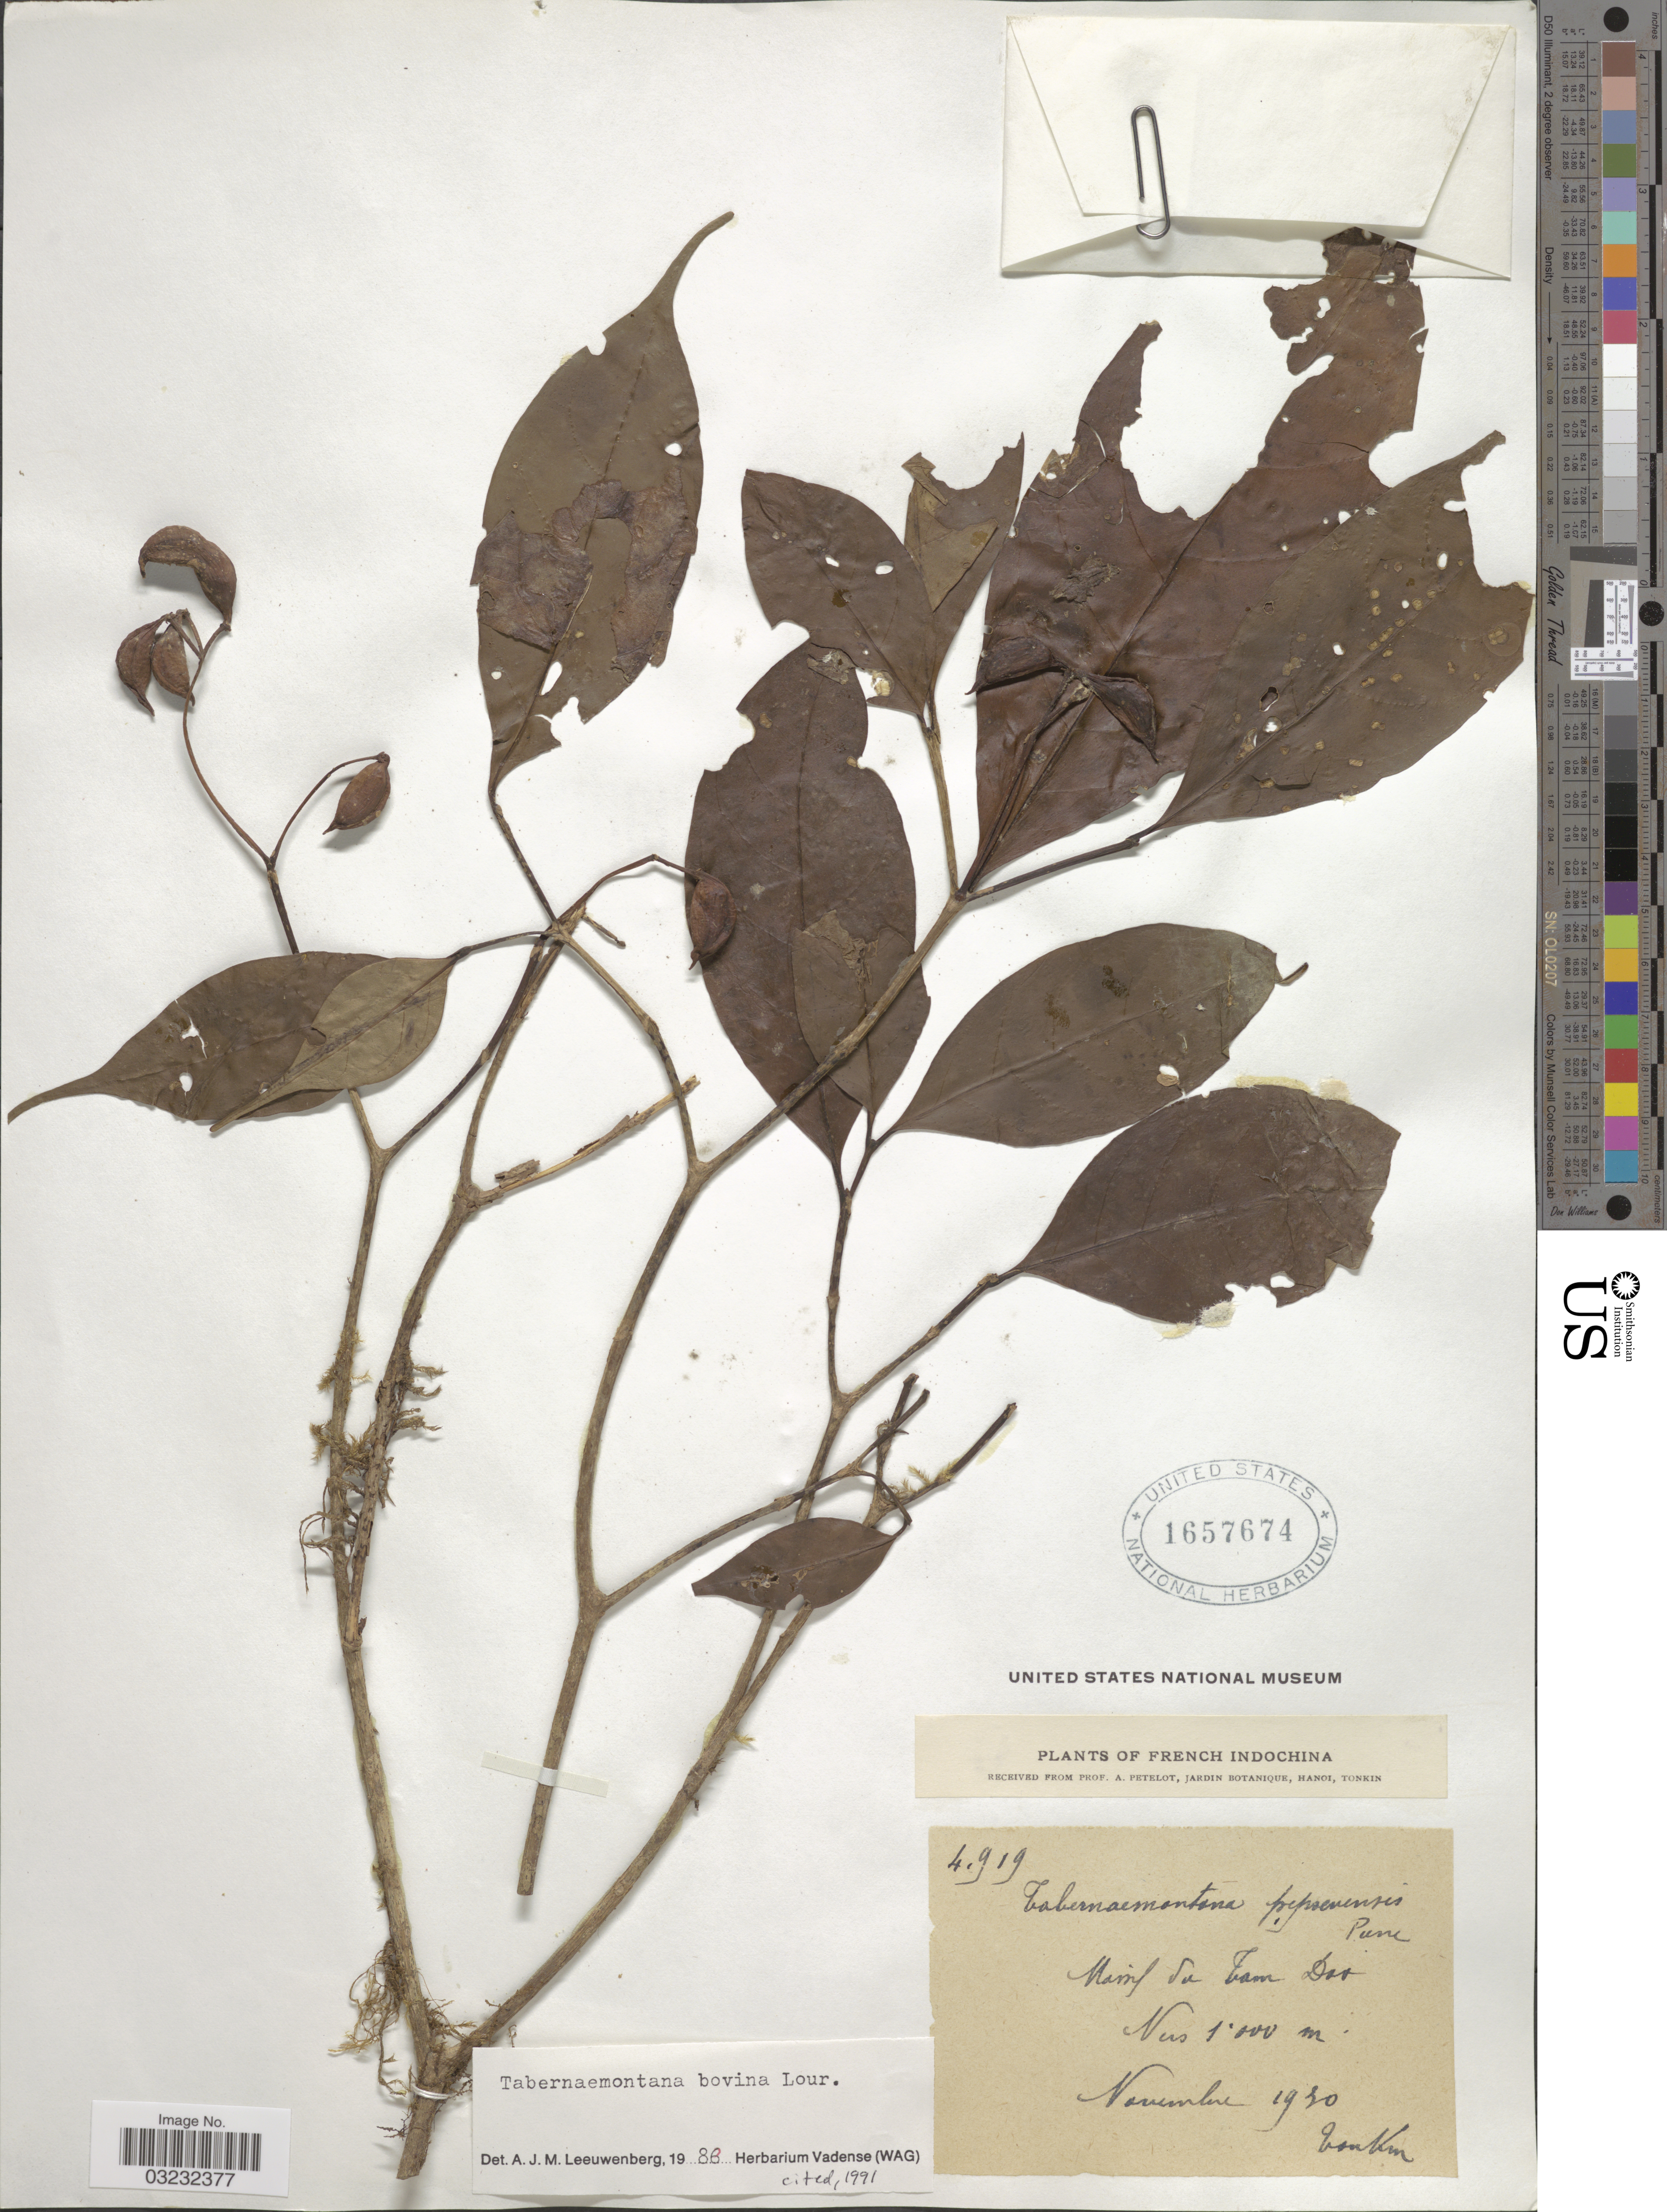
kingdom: Plantae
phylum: Tracheophyta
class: Magnoliopsida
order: Gentianales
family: Apocynaceae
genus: Tabernaemontana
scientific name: Tabernaemontana bovina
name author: Lour.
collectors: P. A. Pételot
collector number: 4919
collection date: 1930-11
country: Vietnam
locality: French IndoChina, Massif du Tam Dao.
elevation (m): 1000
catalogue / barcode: US 1657674